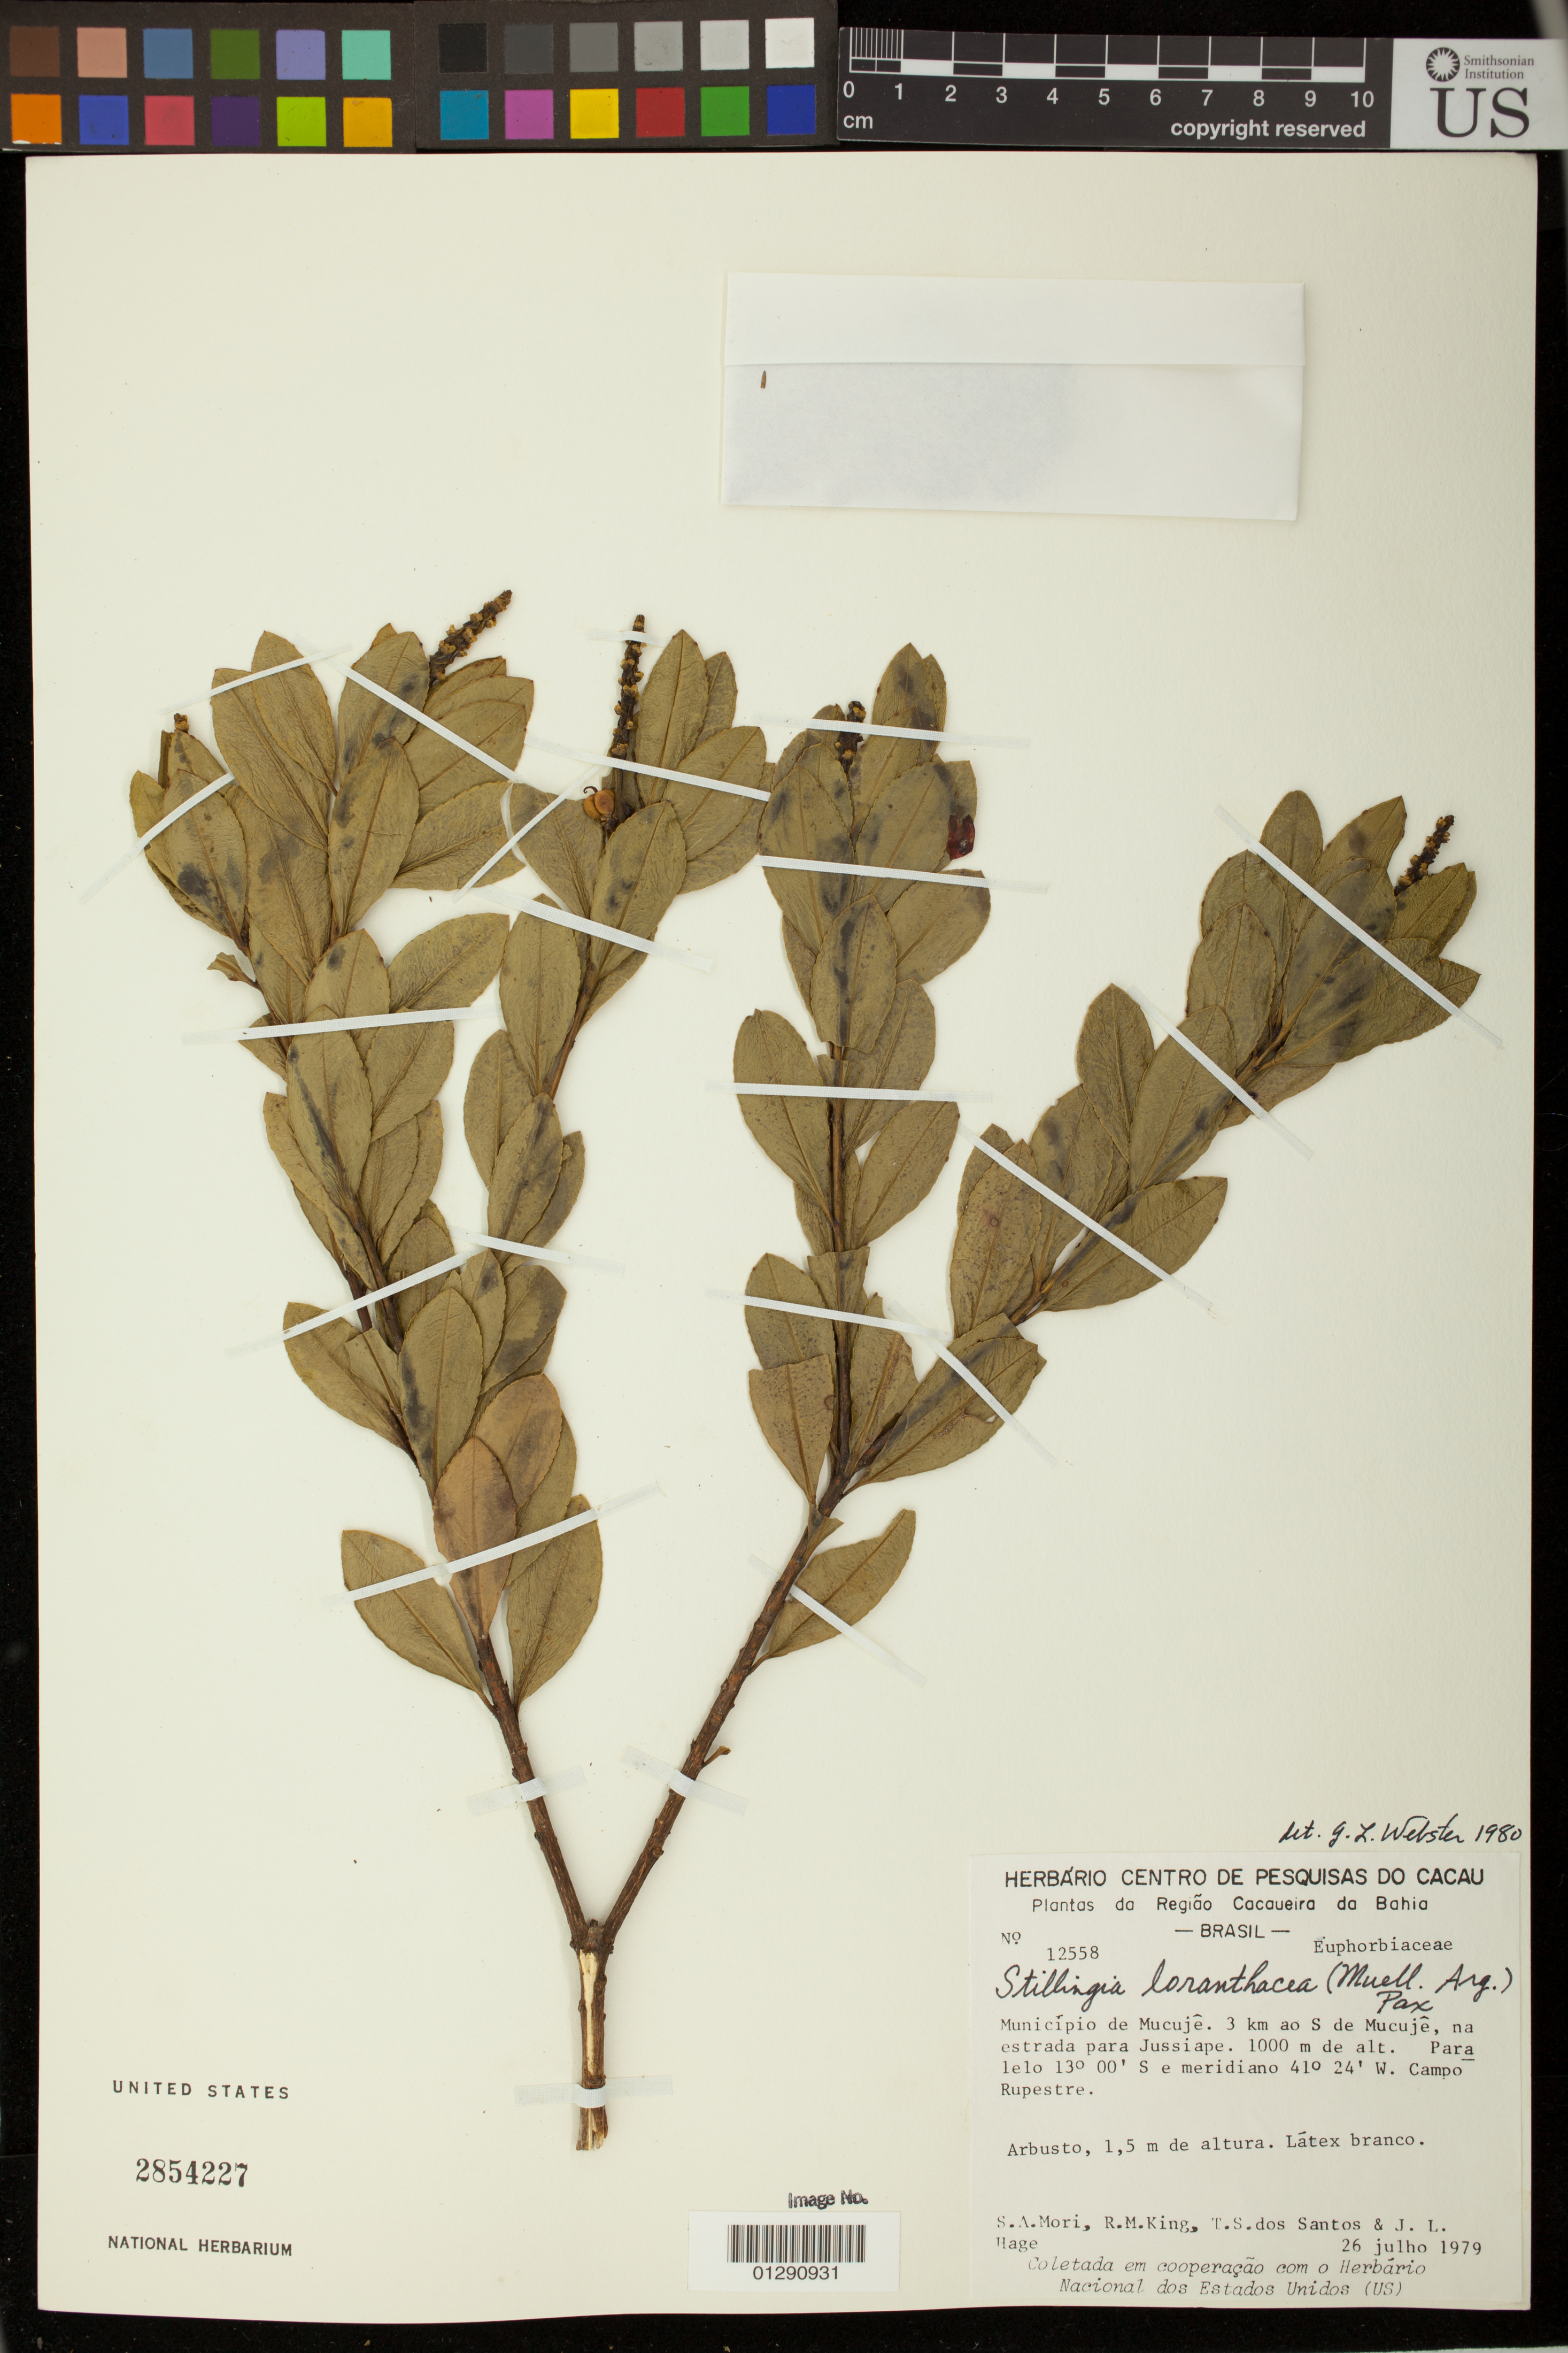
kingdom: Plantae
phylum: Tracheophyta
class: Magnoliopsida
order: Malpighiales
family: Euphorbiaceae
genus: Stillingia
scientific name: Stillingia loranthacea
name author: (Müll. Arg.) Pax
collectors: S. Mori, R. M. King, T. S. Santos & J. Hage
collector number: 12558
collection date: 1979-07-26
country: Brazil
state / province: Bahia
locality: Municipio de Mucuje. 3 km ao S de Mucuje, na estrada para Jussiape. Campo Rupestre.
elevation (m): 1000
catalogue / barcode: US 2854227